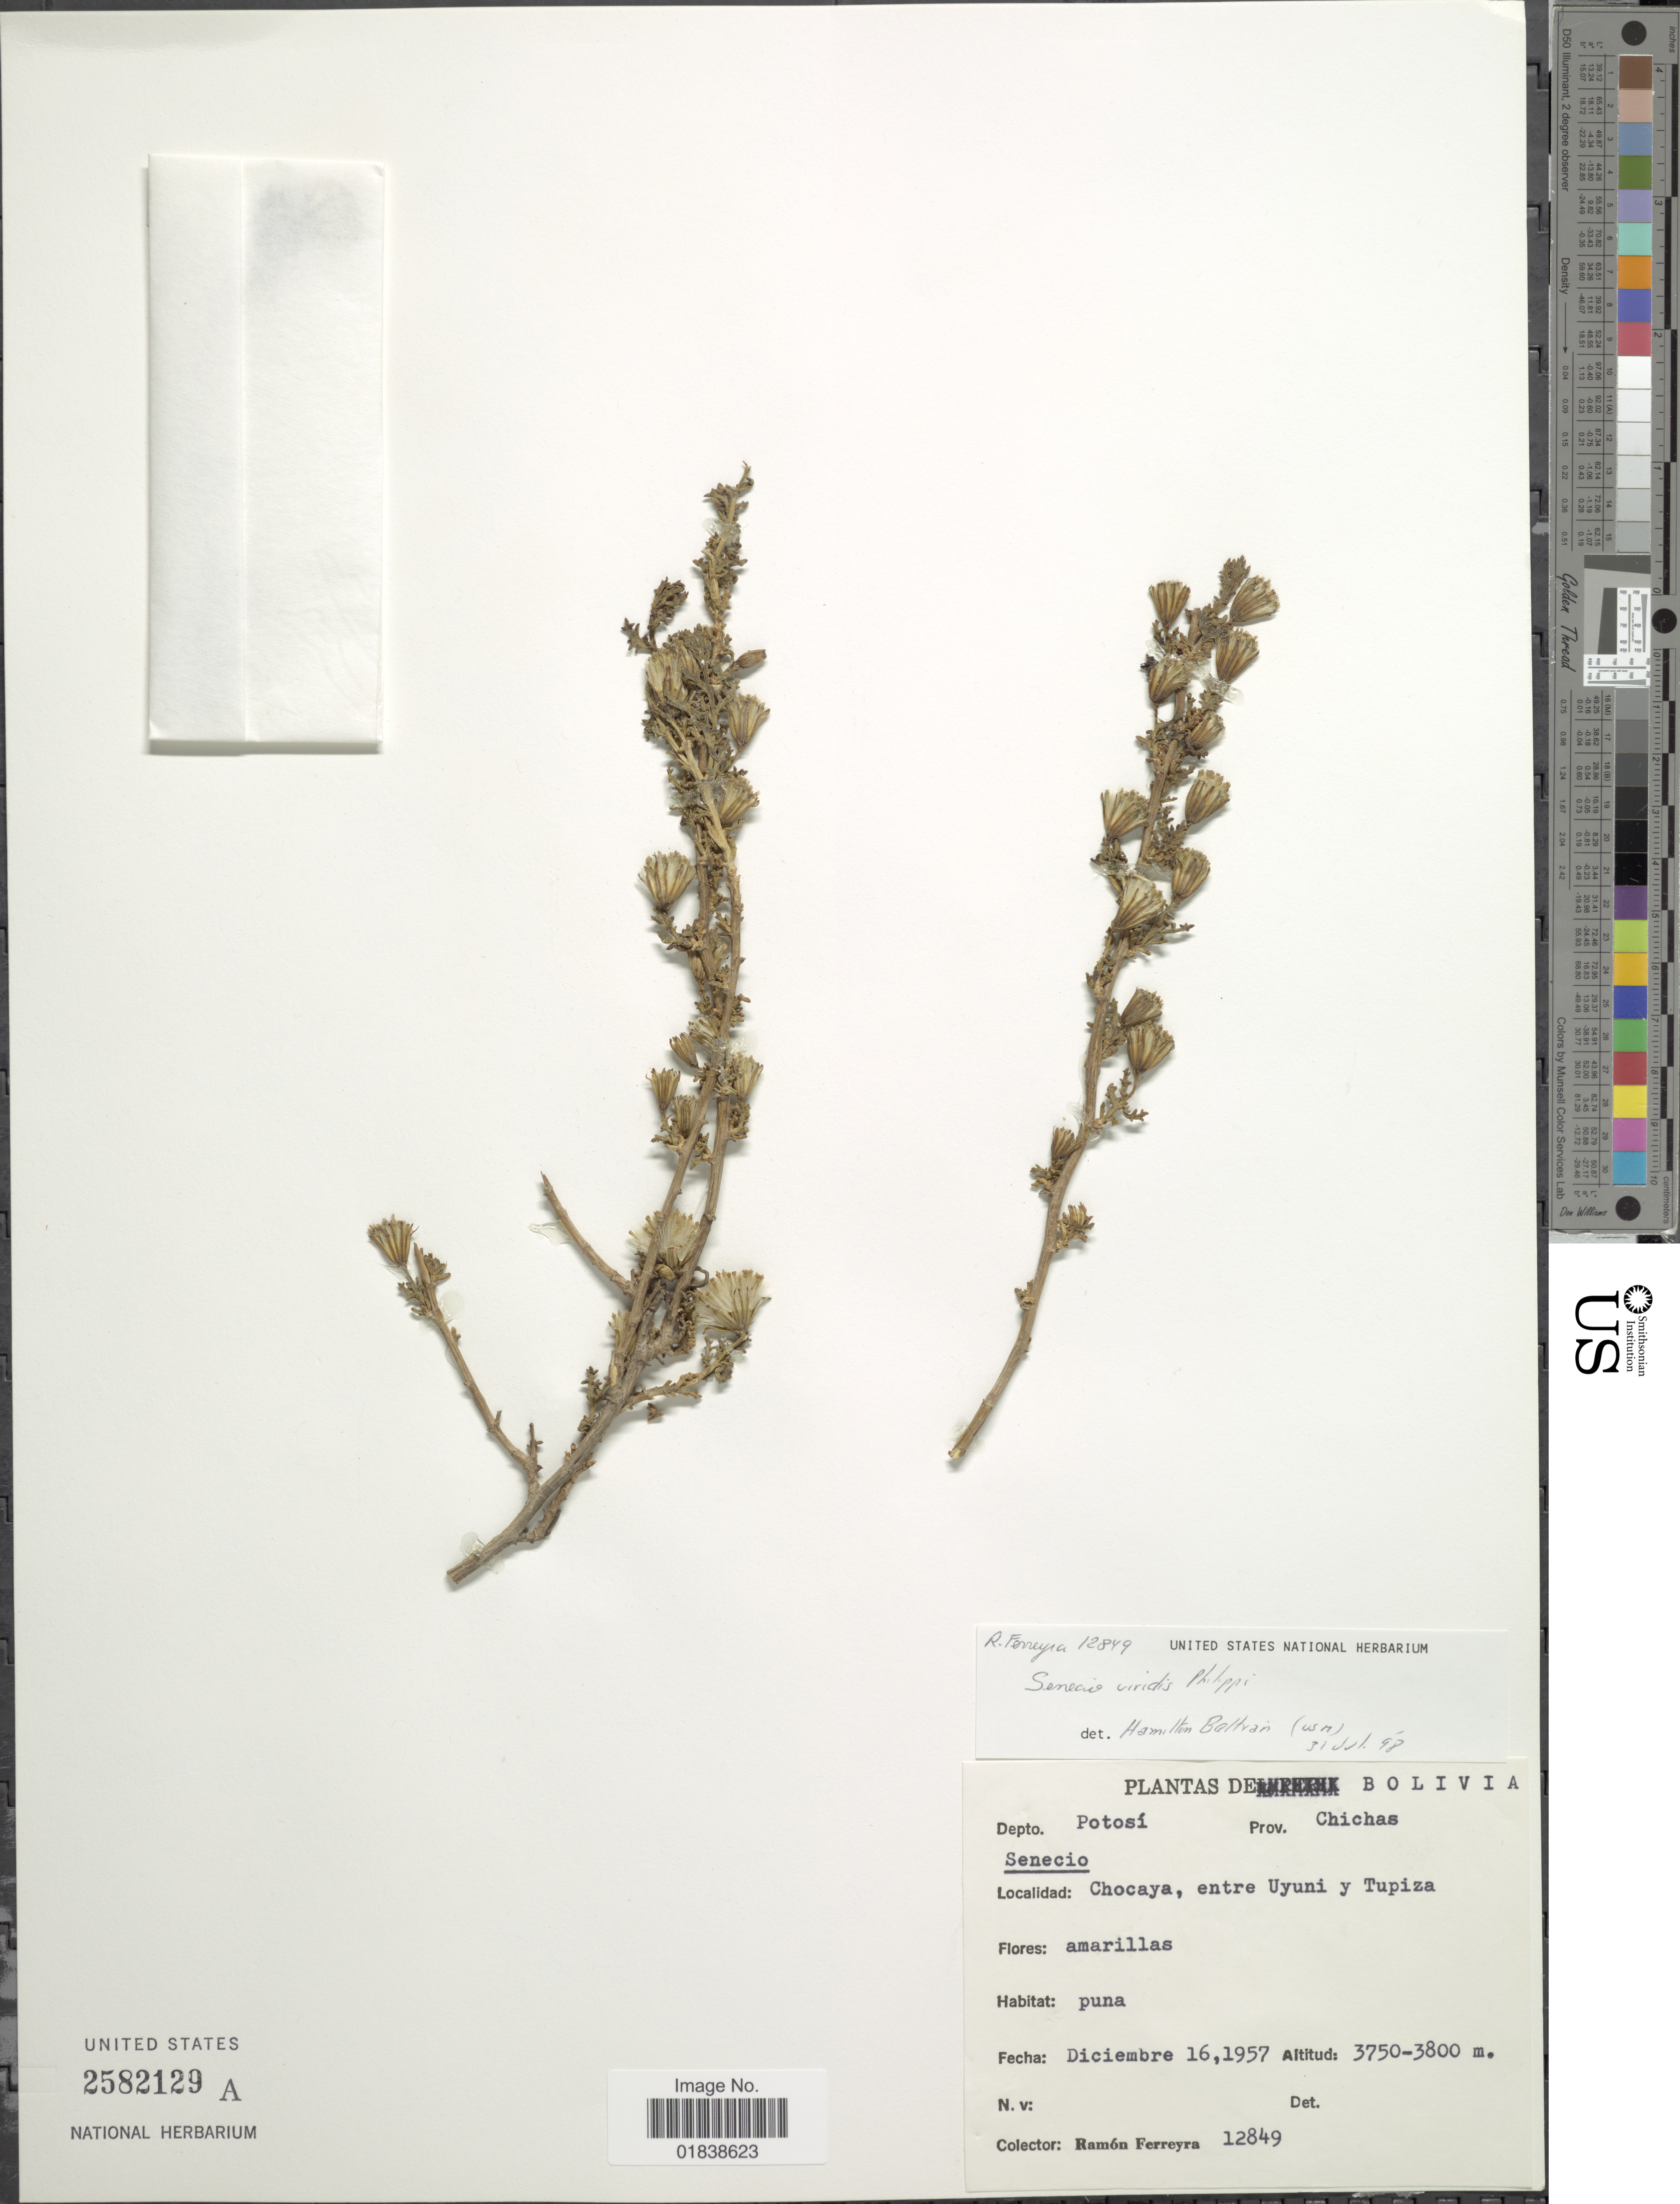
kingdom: Plantae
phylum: Tracheophyta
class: Magnoliopsida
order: Asterales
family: Asteraceae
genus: Senecio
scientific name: Senecio viridis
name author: Phil.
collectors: R. A. Ferreyra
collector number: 12849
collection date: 1957-12-16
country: Bolivia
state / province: Potosi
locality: Prov. Chichas, Chocaya, entre Uyuni y Tupiza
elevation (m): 3750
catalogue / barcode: US 2582129A